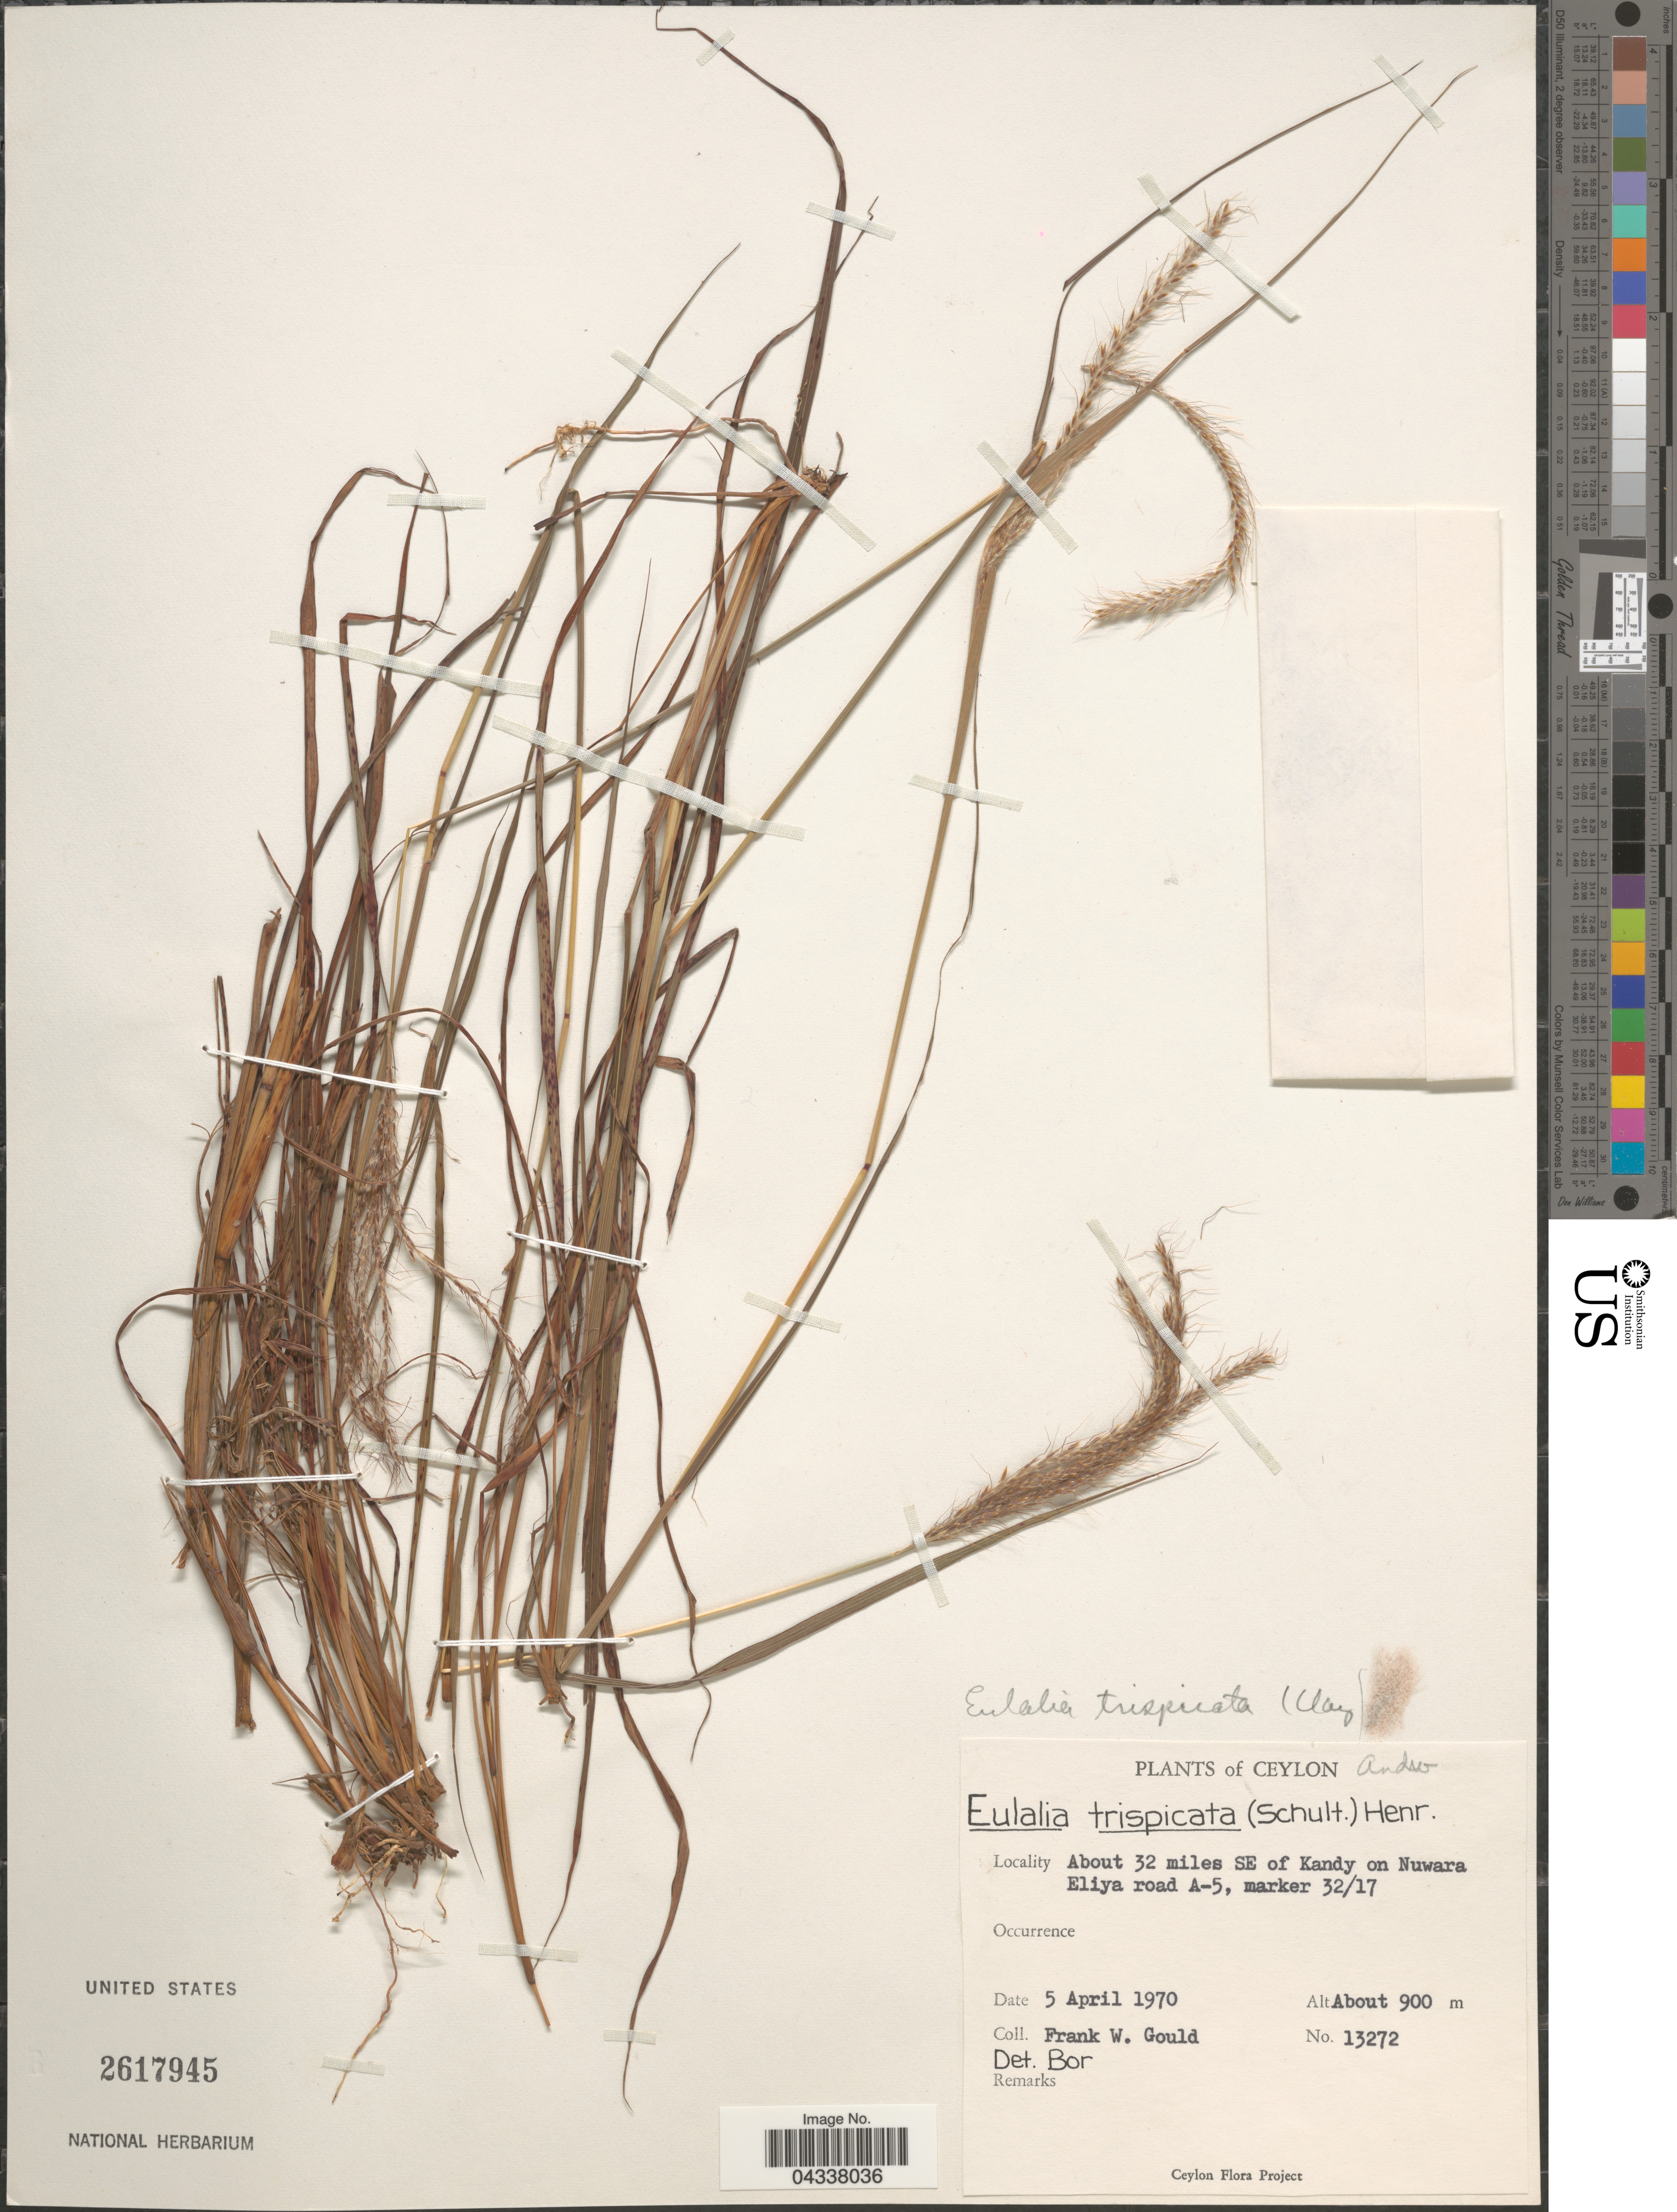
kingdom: Plantae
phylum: Tracheophyta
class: Liliopsida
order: Poales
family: Poaceae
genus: Pseudopogonatherum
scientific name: Pseudopogonatherum trispicatum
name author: (Schult.) Ohwi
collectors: F. W. Gould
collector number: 13272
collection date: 1970-04-05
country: Sri Lanka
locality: Ceylon. Andur [interpreted]. About 32 miles SE of Kandy on Nuwara Eliya road A-5, marker 32/17.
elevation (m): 900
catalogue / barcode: US 2617945